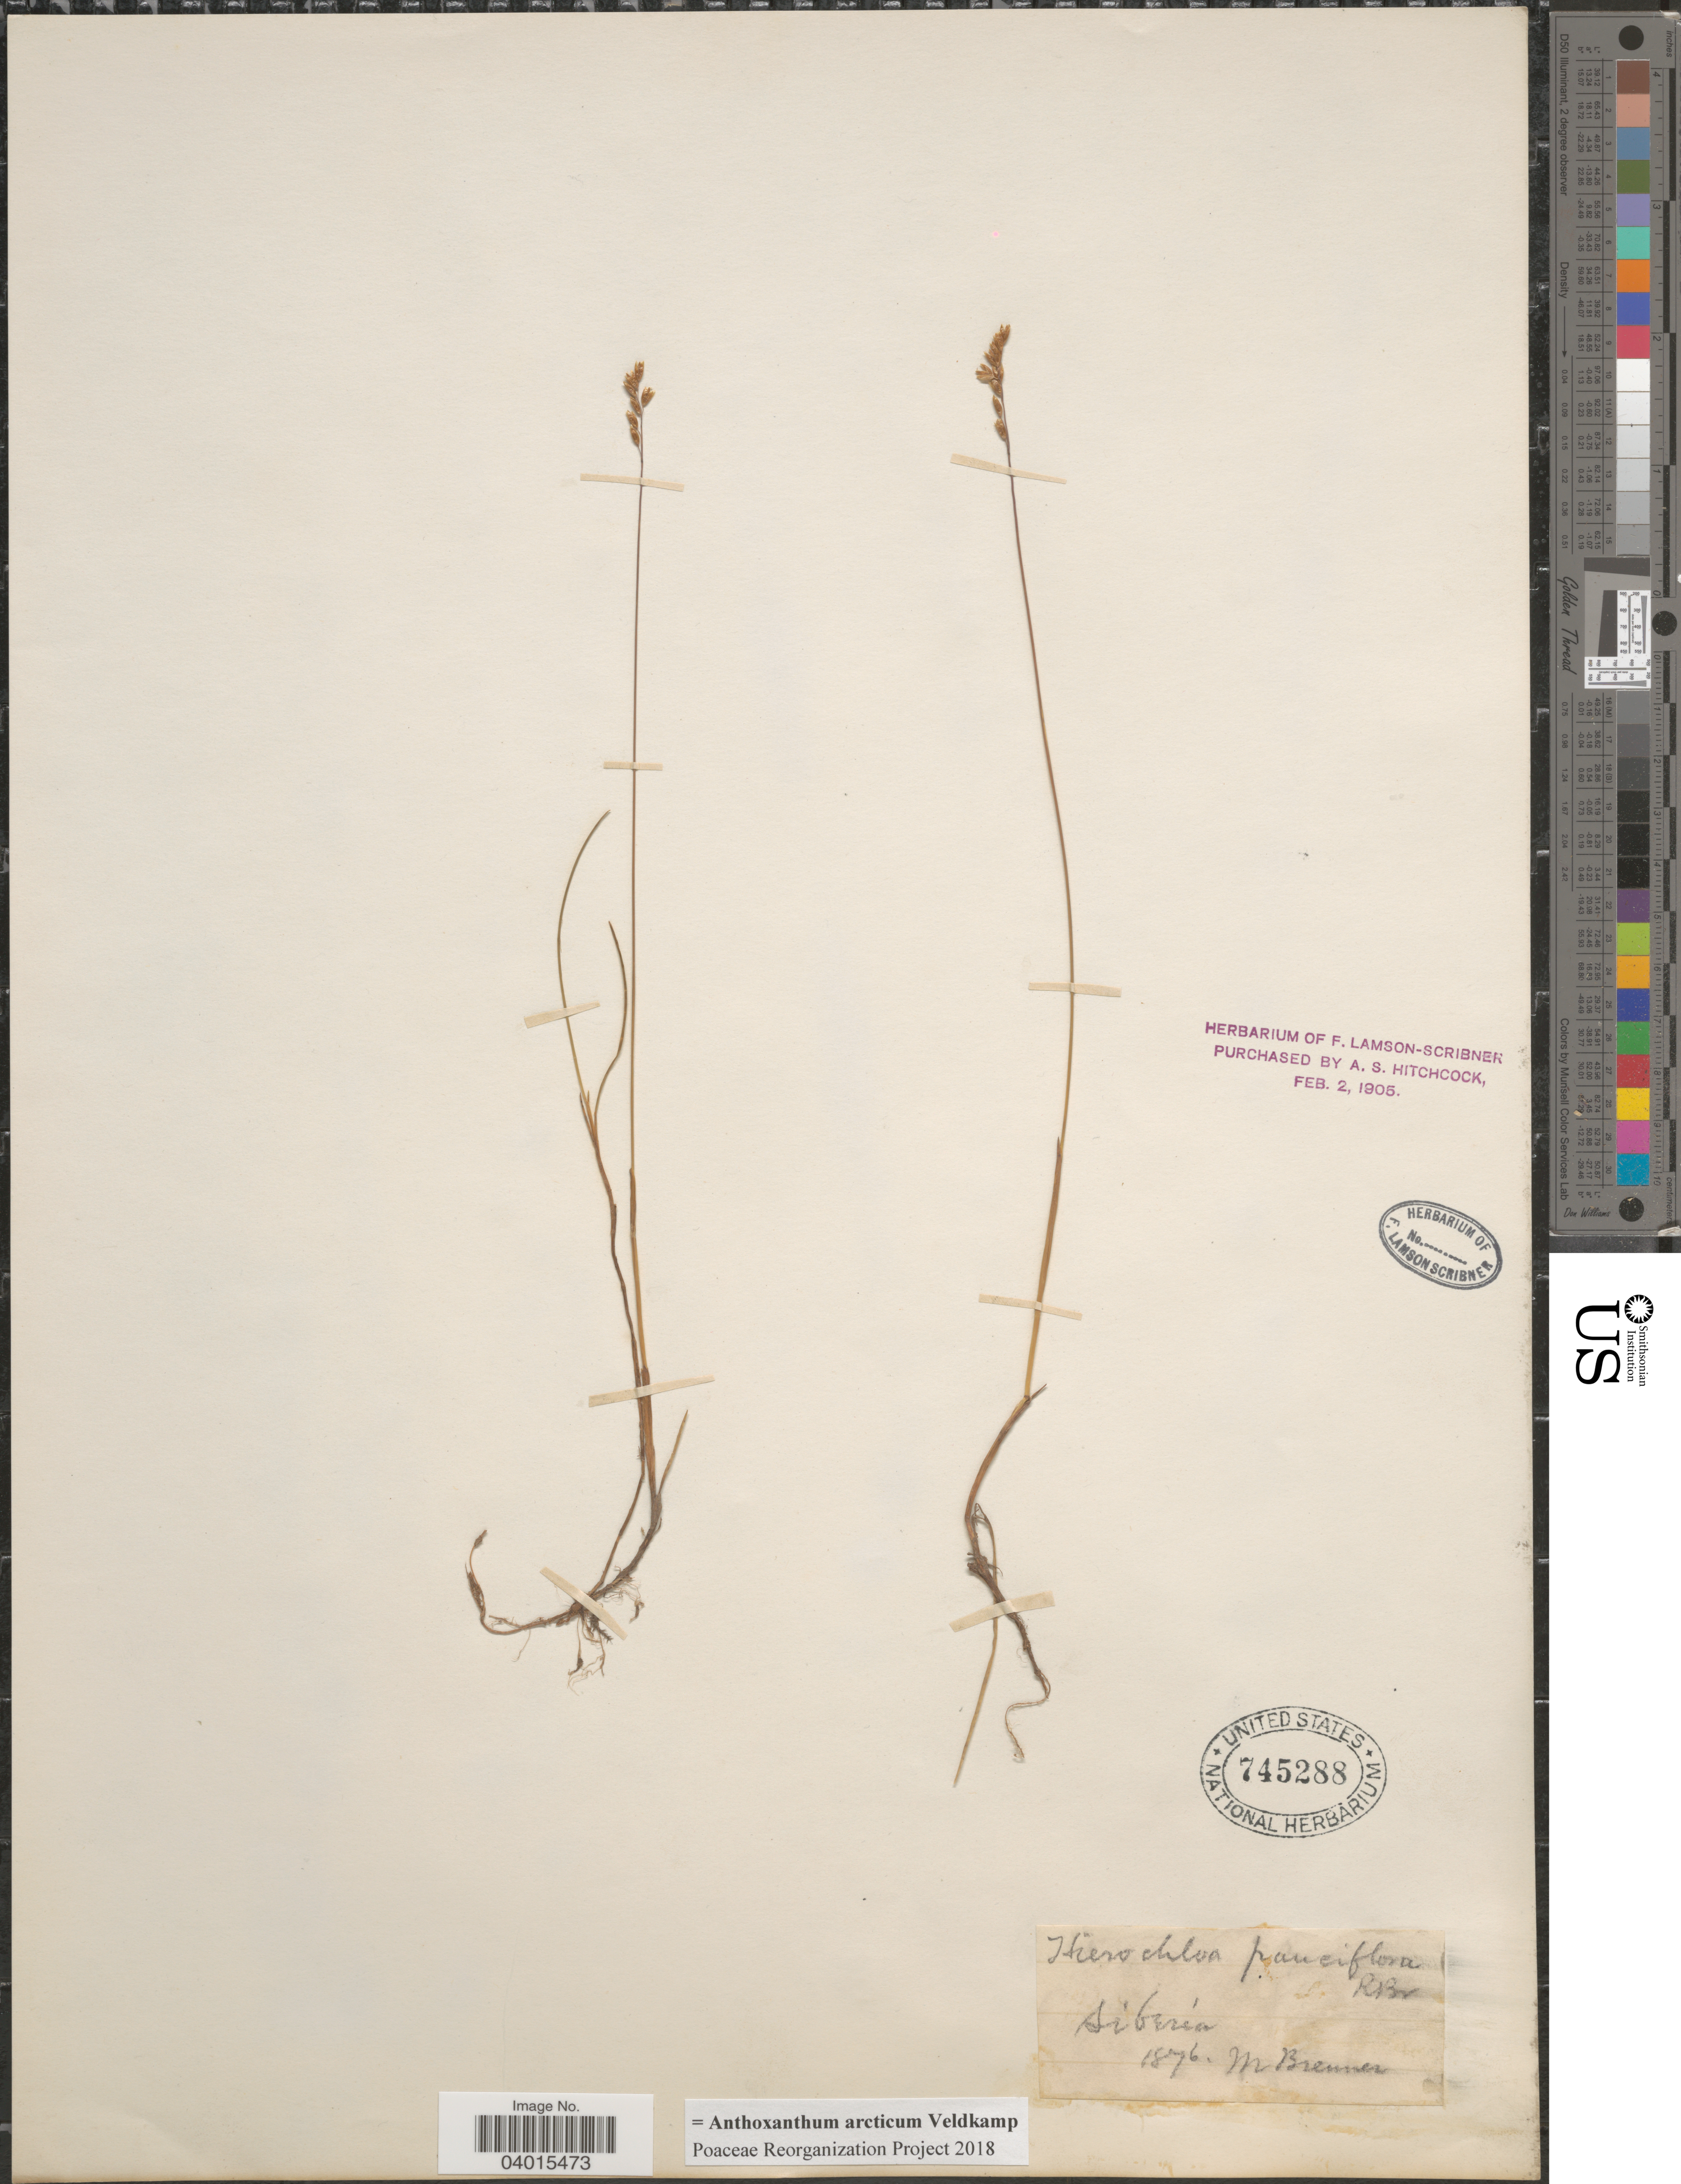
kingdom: Plantae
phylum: Tracheophyta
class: Liliopsida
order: Poales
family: Poaceae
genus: Anthoxanthum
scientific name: Anthoxanthum arcticum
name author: Veldkamp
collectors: M. Brenner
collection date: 1876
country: Russian Federation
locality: Siberia.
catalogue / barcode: US 745288